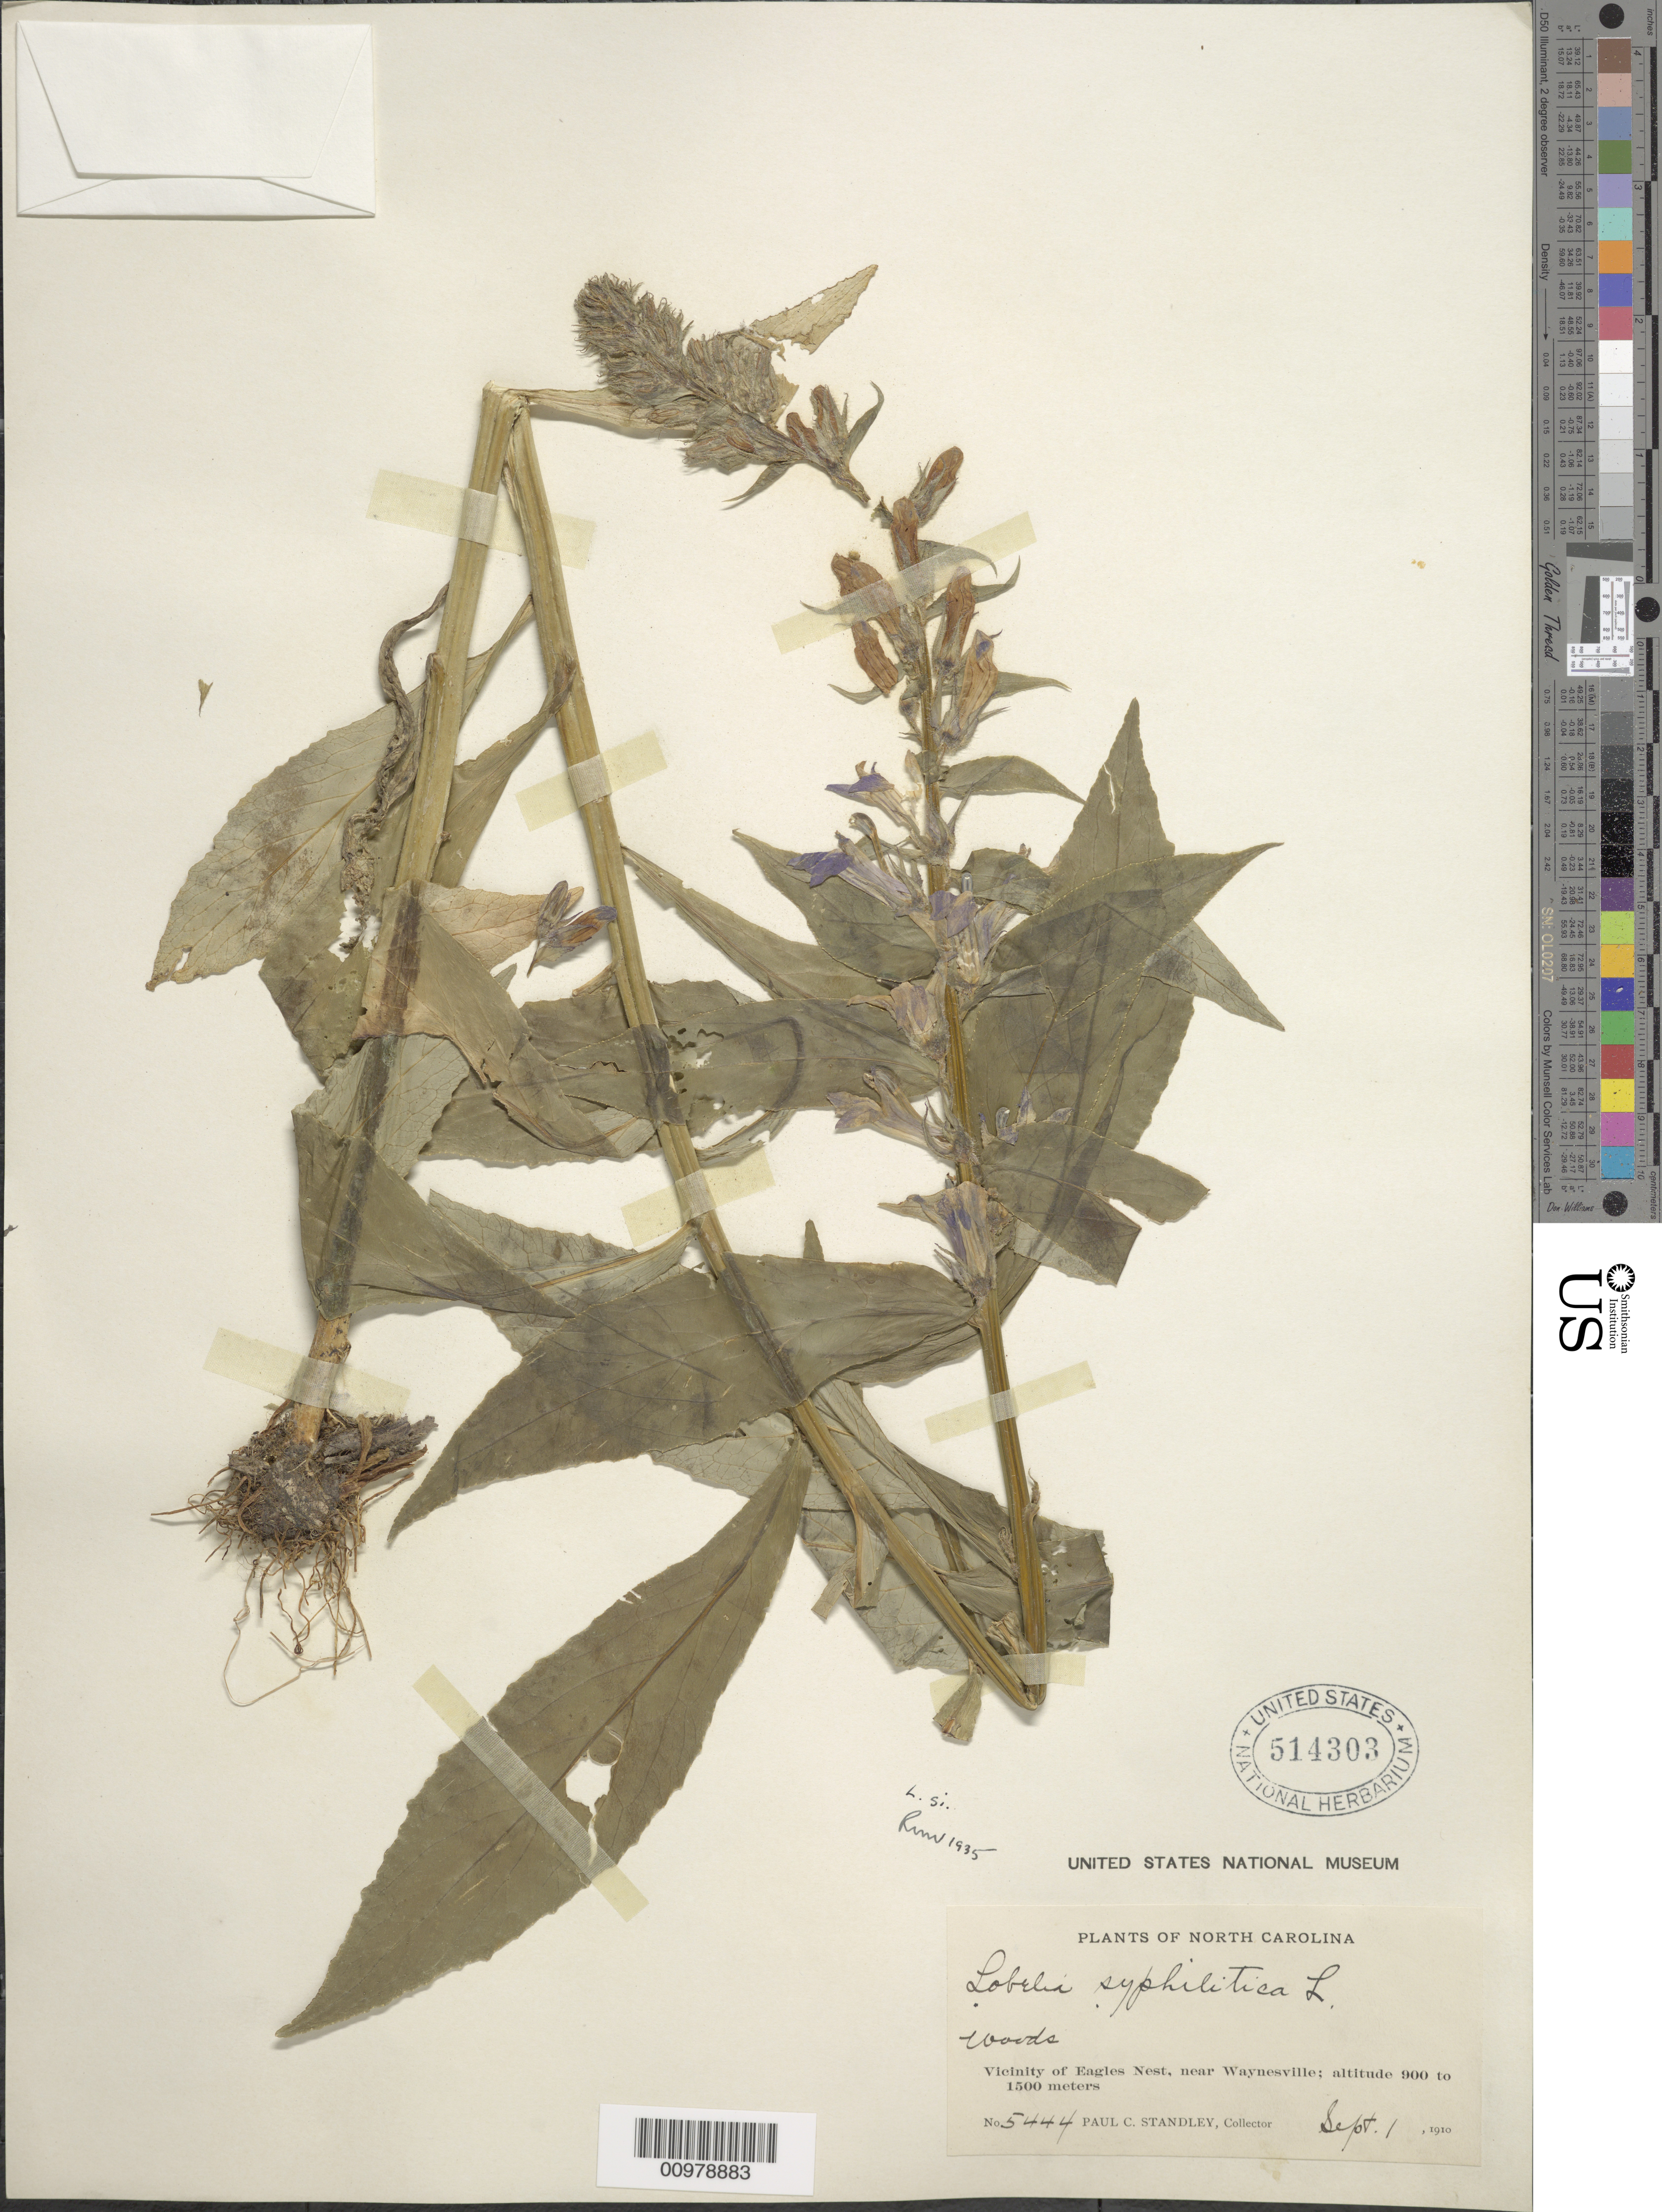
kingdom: Plantae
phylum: Tracheophyta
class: Magnoliopsida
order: Asterales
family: Campanulaceae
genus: Lobelia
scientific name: Lobelia siphilitica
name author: L.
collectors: P. C. Standley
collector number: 5444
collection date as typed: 01 Sep 1910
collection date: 1910-09-01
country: United States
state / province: North Carolina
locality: Eagles Nest, near Waynesville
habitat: woods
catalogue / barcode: US 514303